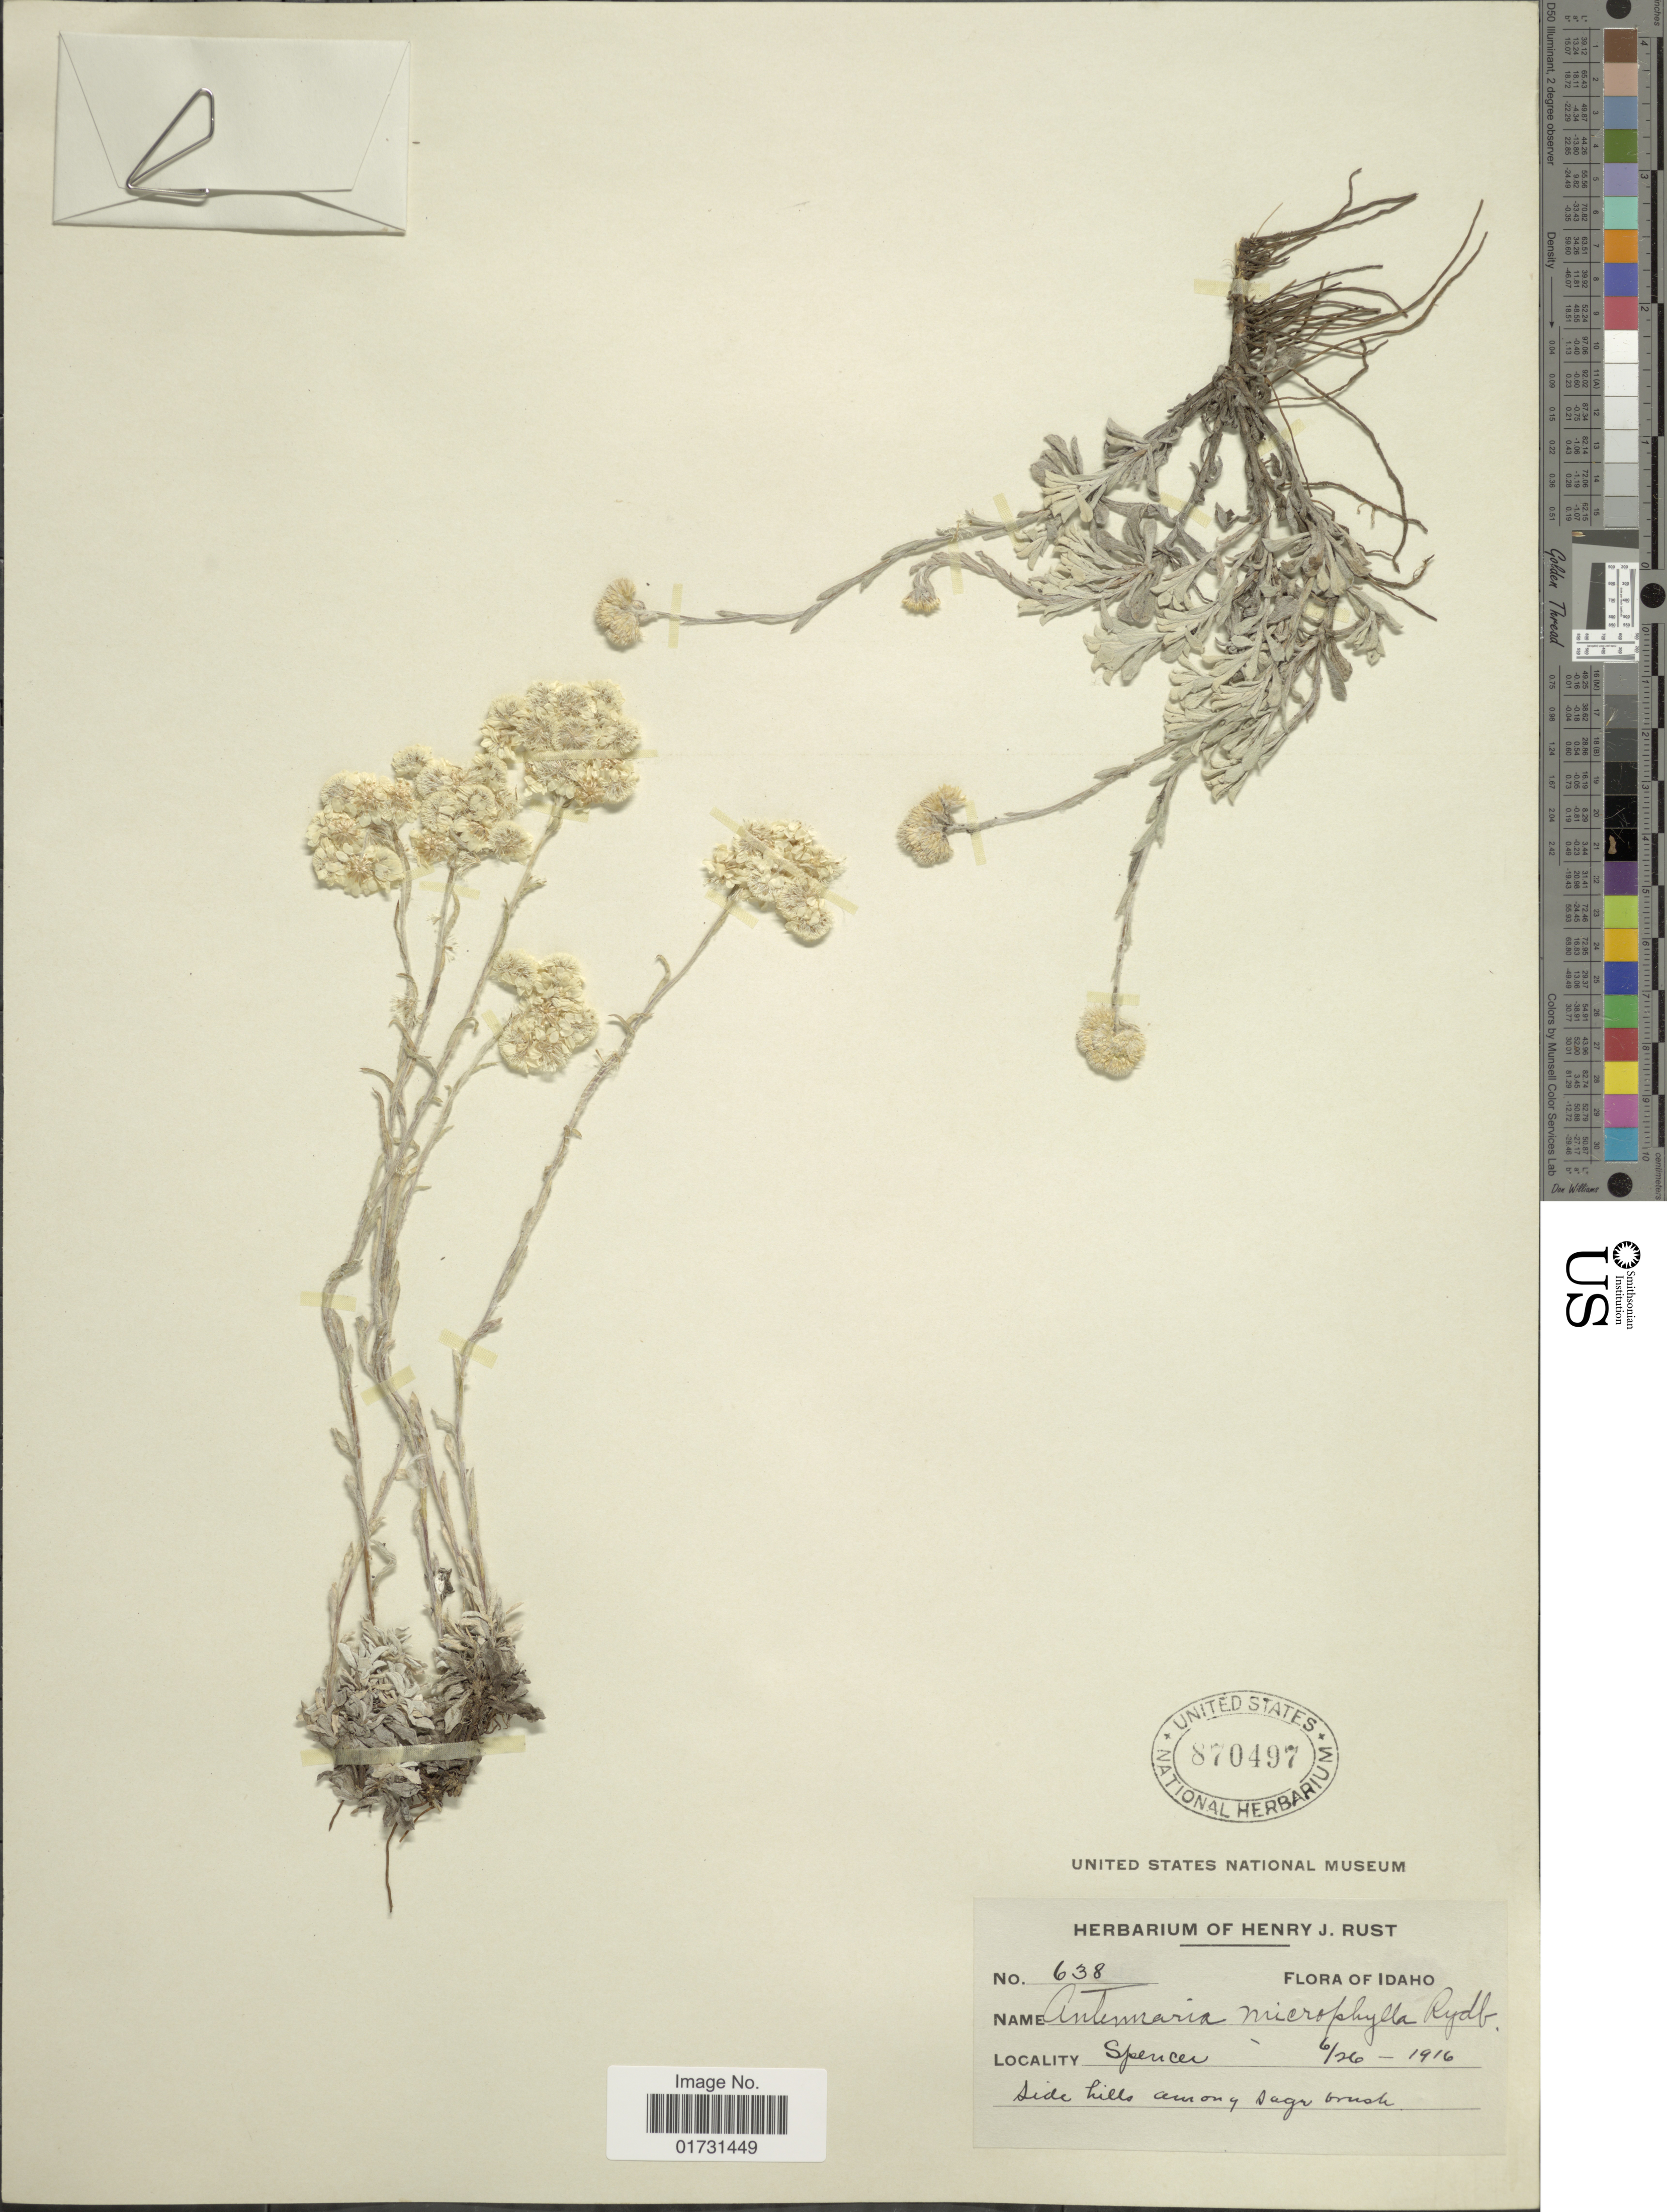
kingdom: Plantae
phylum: Tracheophyta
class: Magnoliopsida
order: Asterales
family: Asteraceae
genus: Antennaria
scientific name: Antennaria microphylla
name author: Rydb.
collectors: ex herb. Henry J. Rust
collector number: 638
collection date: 1916-06-26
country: United States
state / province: Idaho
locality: Spencer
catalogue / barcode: US 870497